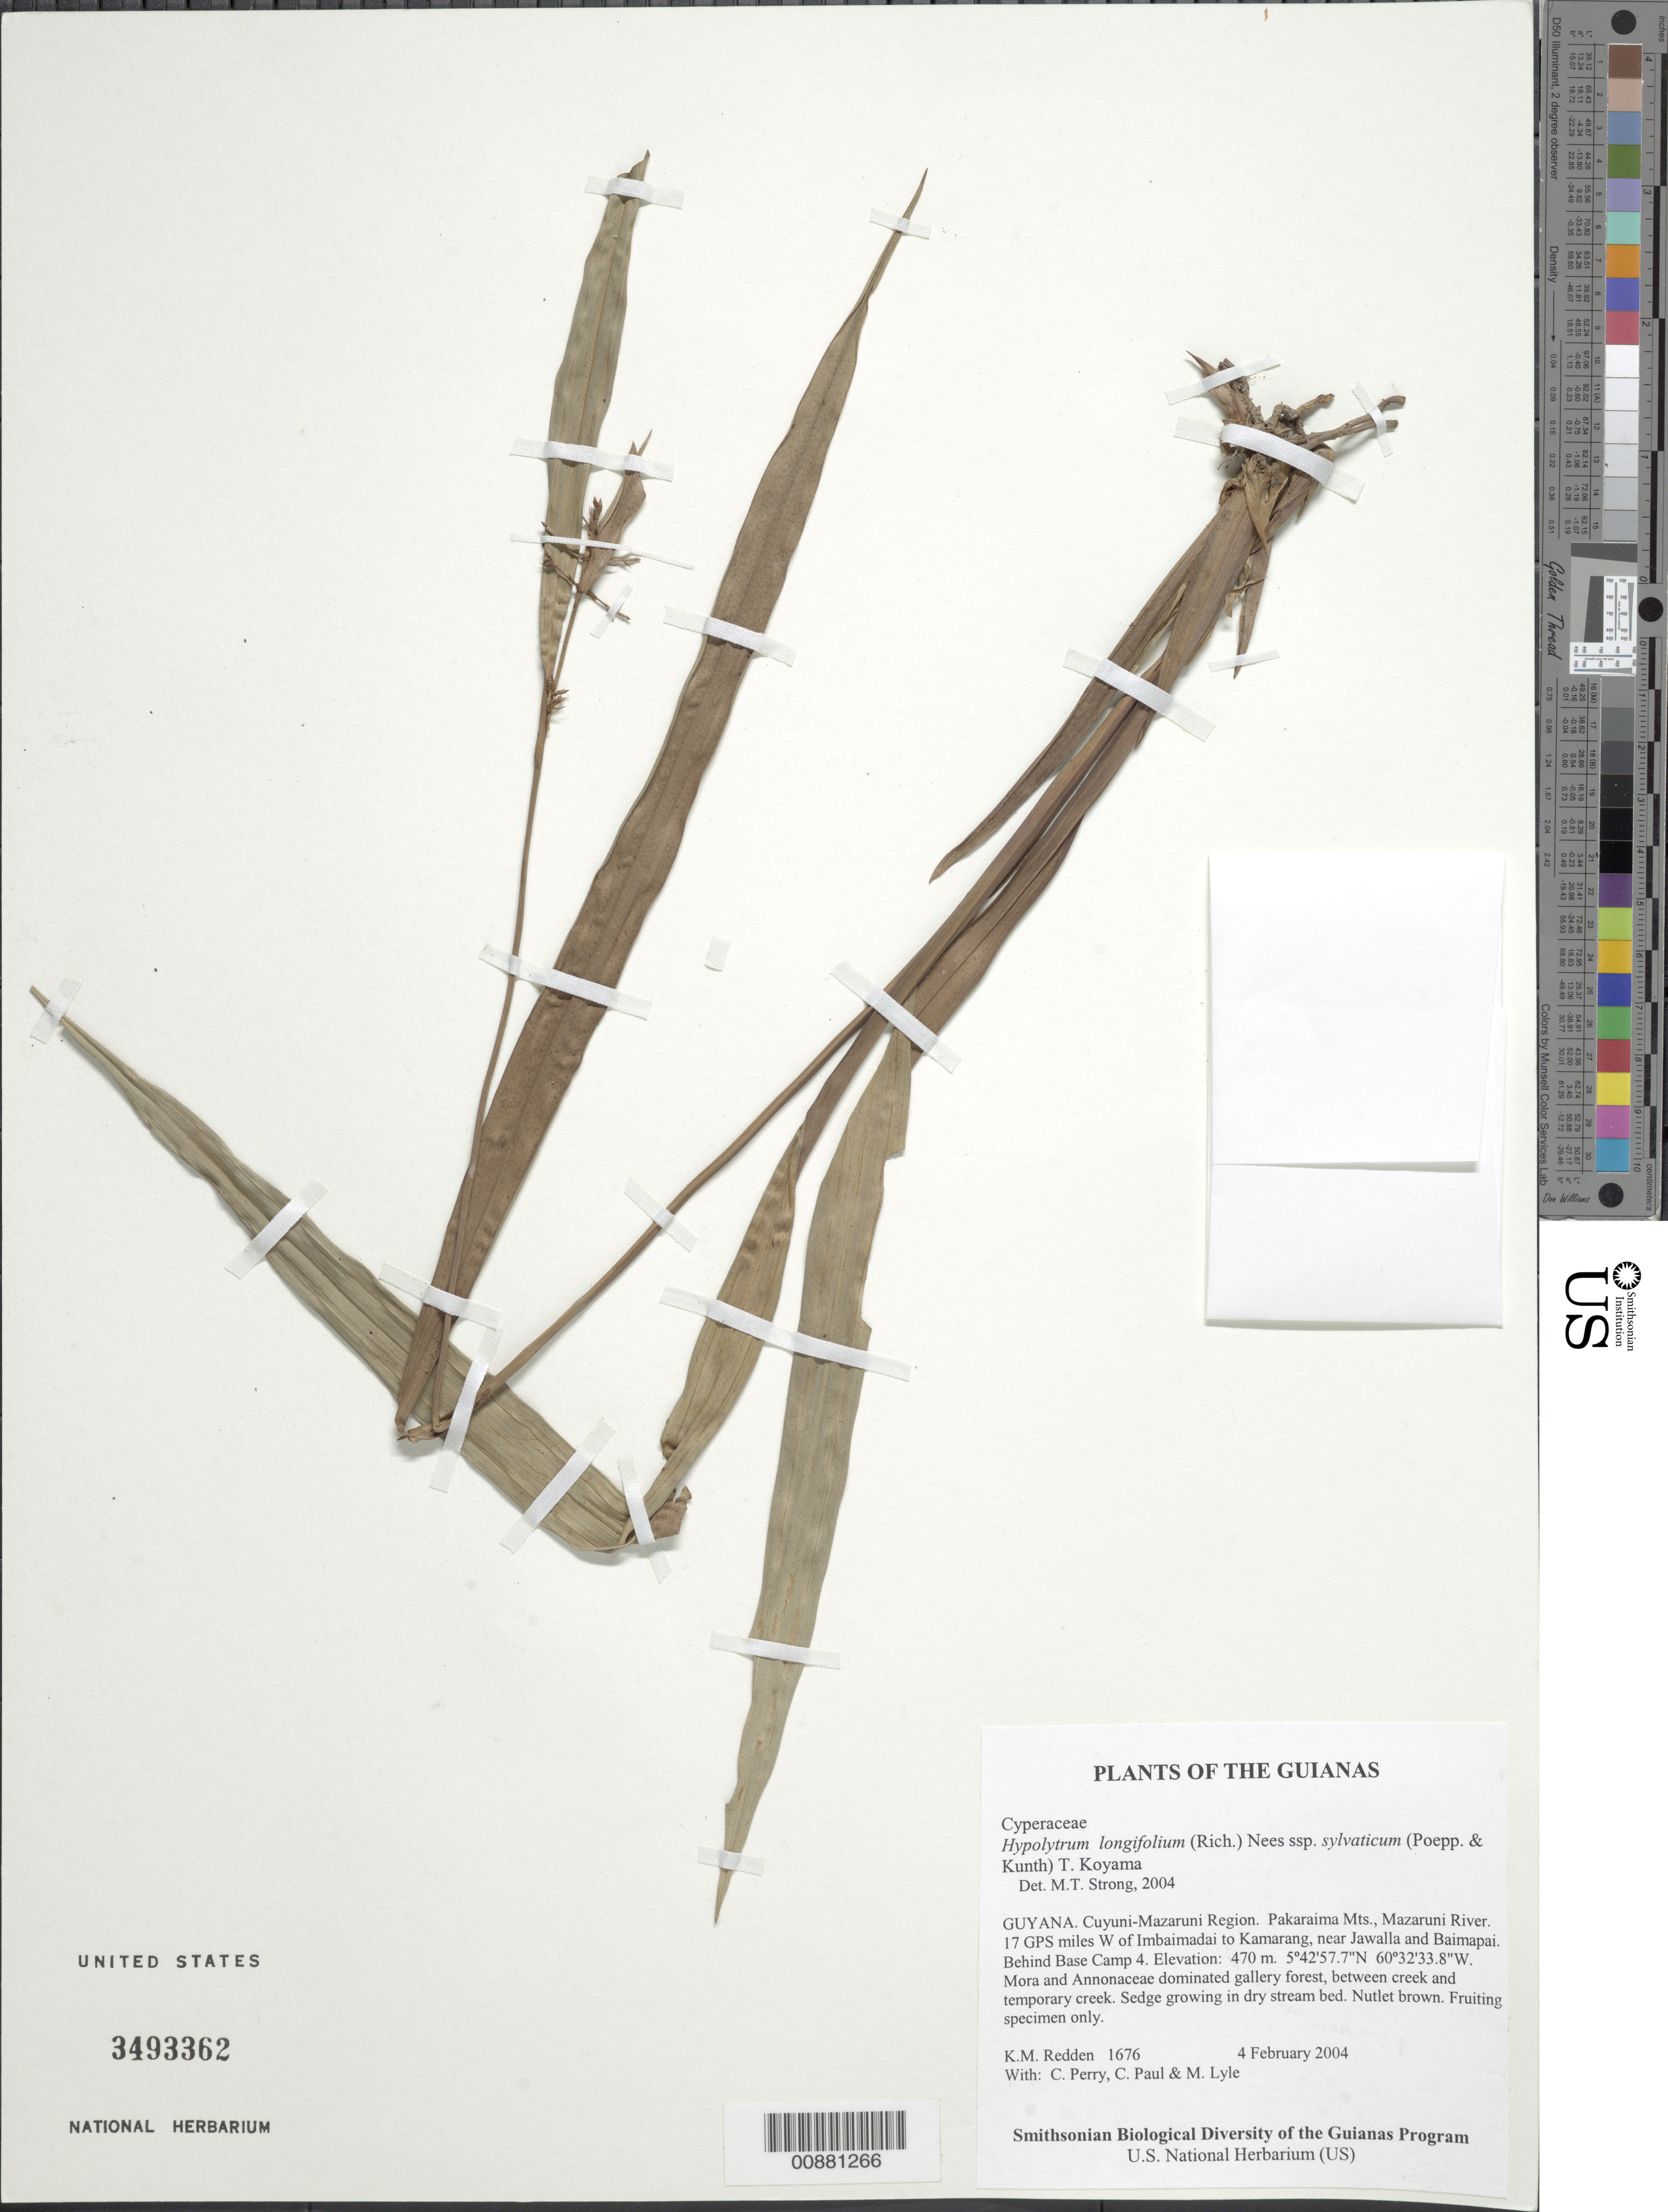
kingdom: Plantae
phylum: Tracheophyta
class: Liliopsida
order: Poales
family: Cyperaceae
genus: Hypolytrum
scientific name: Hypolytrum longifolium subsp. sylvaticum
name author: (Poepp. ex Kunth) T. Koyama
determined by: Strong, M. T., (US), Smithsonian Institution - National Museum of Natural History (UNITED STATES)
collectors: K. M. Redden, C. Perry, C. Paul & M. Lyle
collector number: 1676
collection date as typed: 4 February 2004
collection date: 2004-02-04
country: Guyana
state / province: Cuyuni-Mazaruni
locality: Pakaraima Mts., Mazaruni River. 17 GPS miles W of Imbaimadai to Kamarang, near Jawalla and Baimapai. Behind Base Camp 4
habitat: Mora and Annonaceae dominated gallery forest, between creek and temporary creek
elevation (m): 470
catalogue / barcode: US 3493362